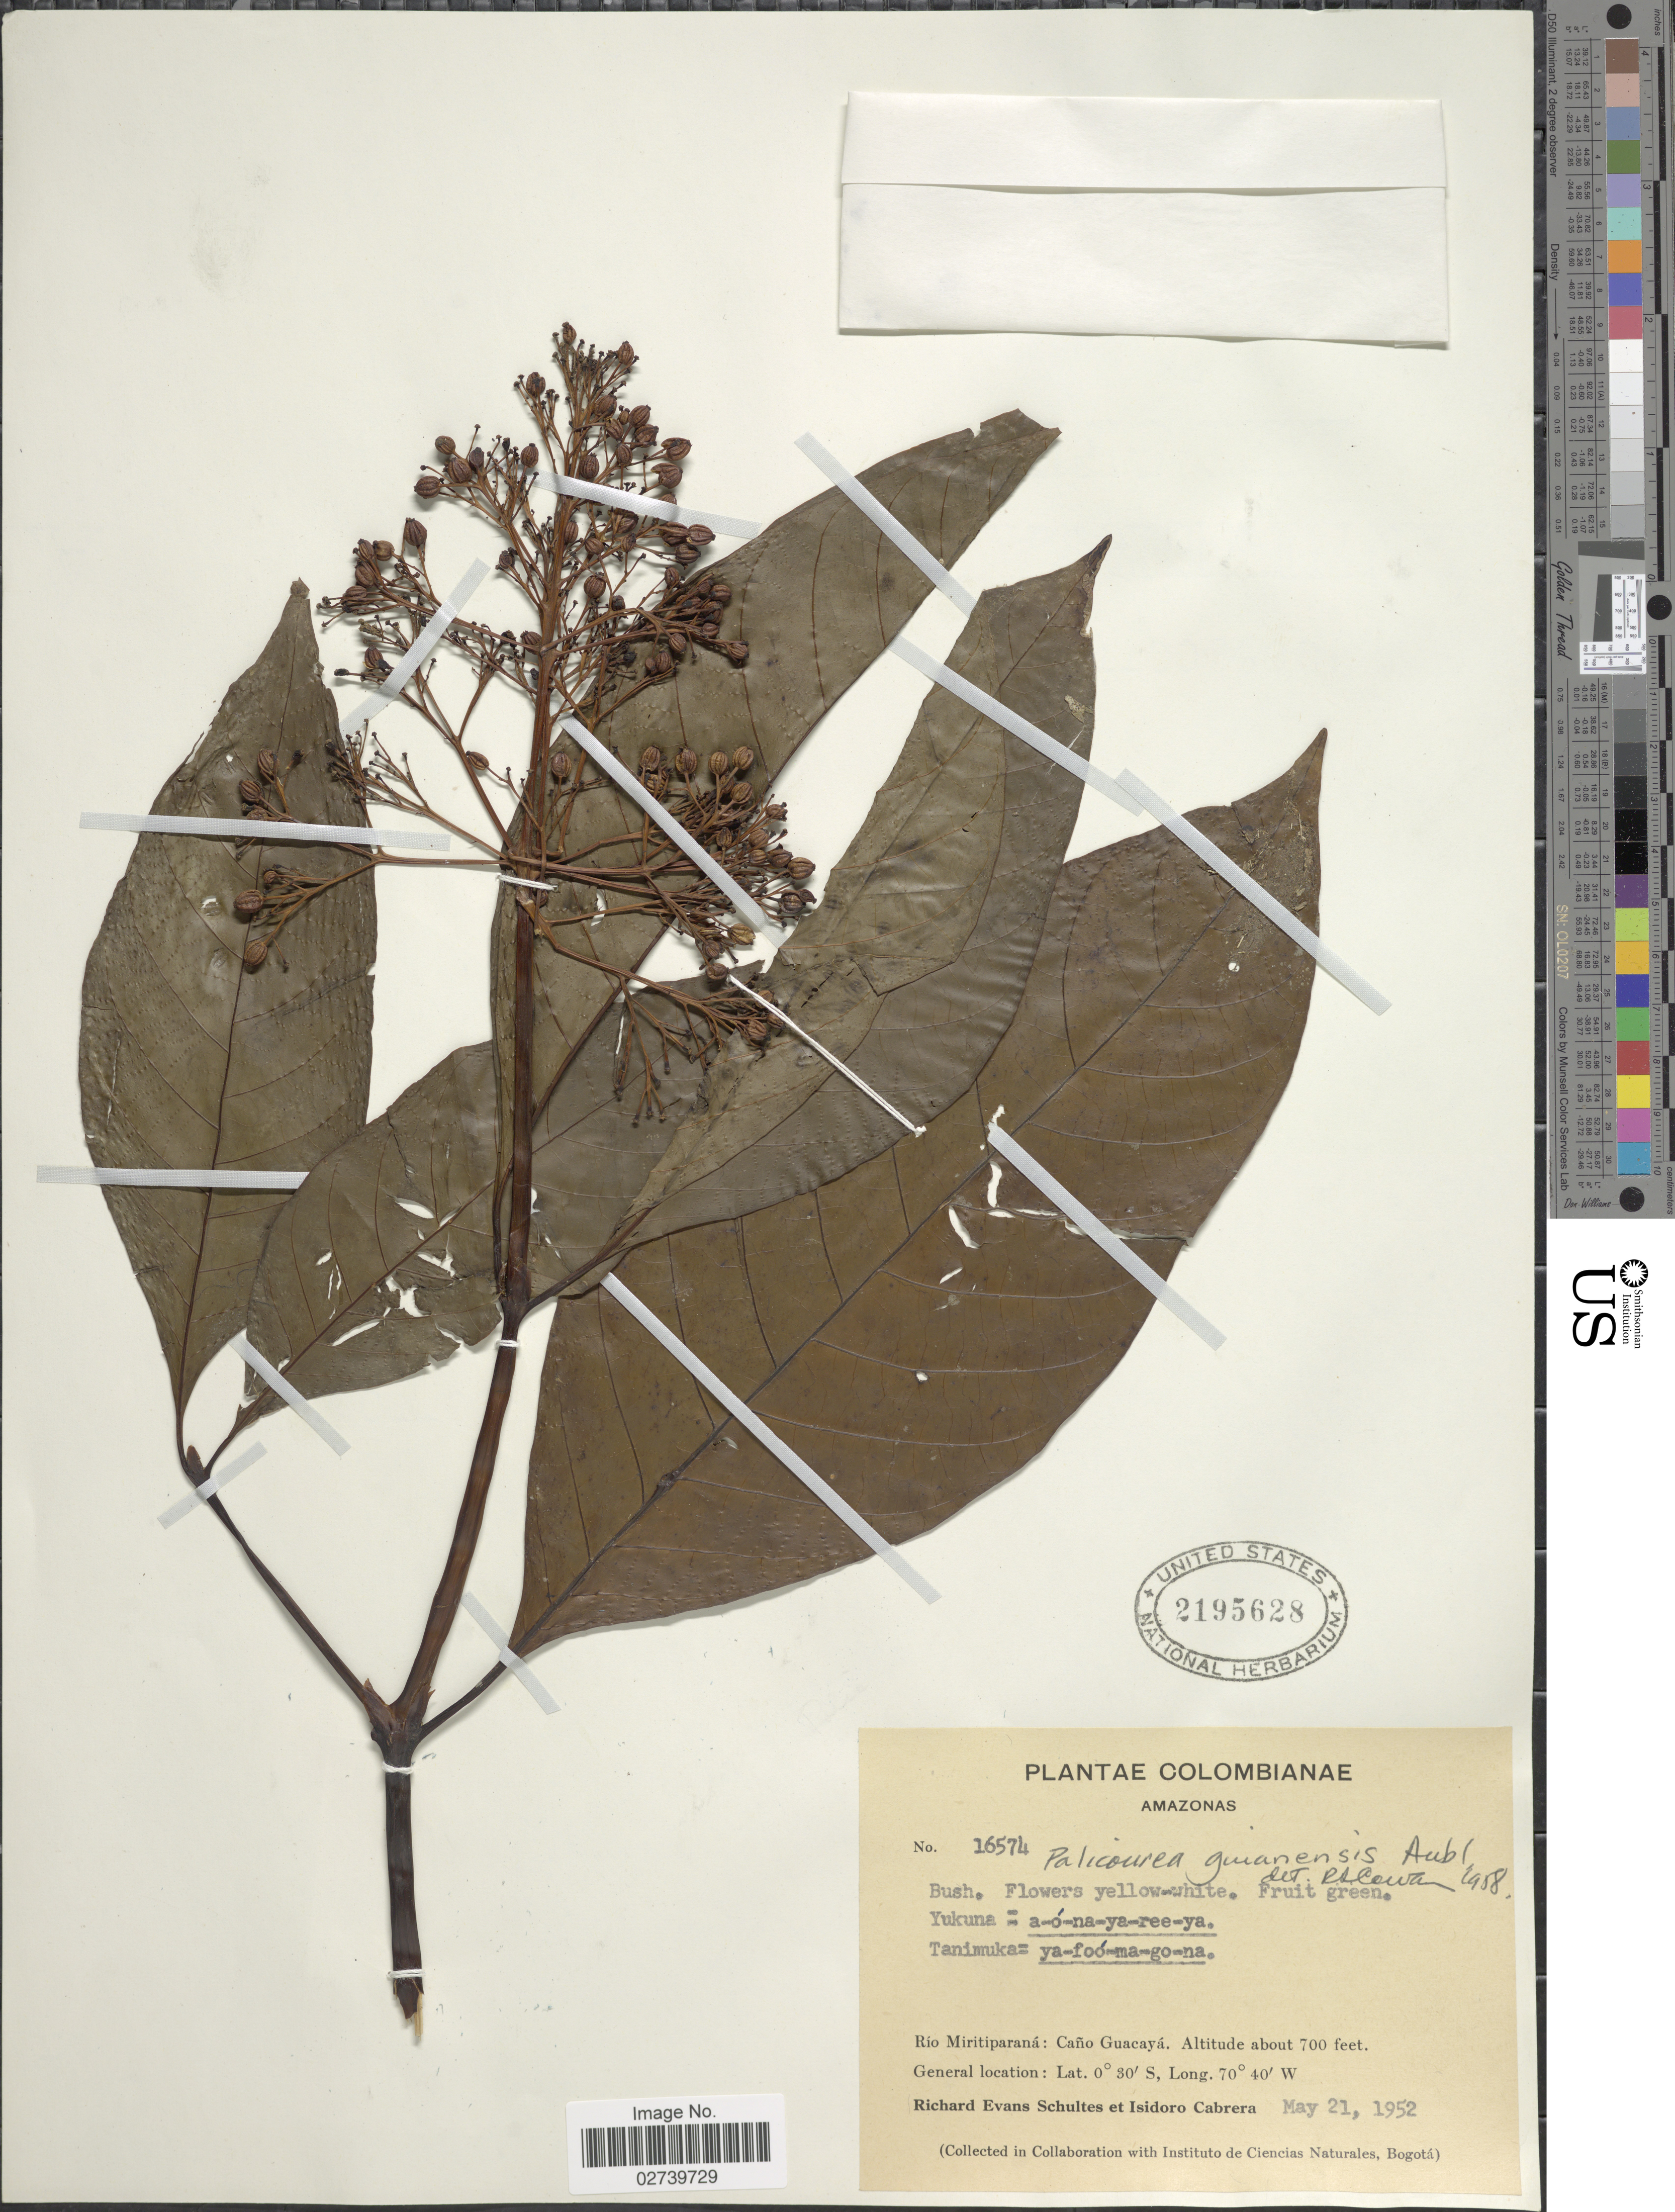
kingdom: Plantae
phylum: Tracheophyta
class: Magnoliopsida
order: Gentianales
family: Rubiaceae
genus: Palicourea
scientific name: Palicourea guianensis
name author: Aubl.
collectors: R. E. Schultes & I. Cabrera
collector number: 16574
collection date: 1952-05-21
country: Colombia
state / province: Amazônas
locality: Río Miritiparaná: Caño Guacayá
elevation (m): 213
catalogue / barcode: US 2195628